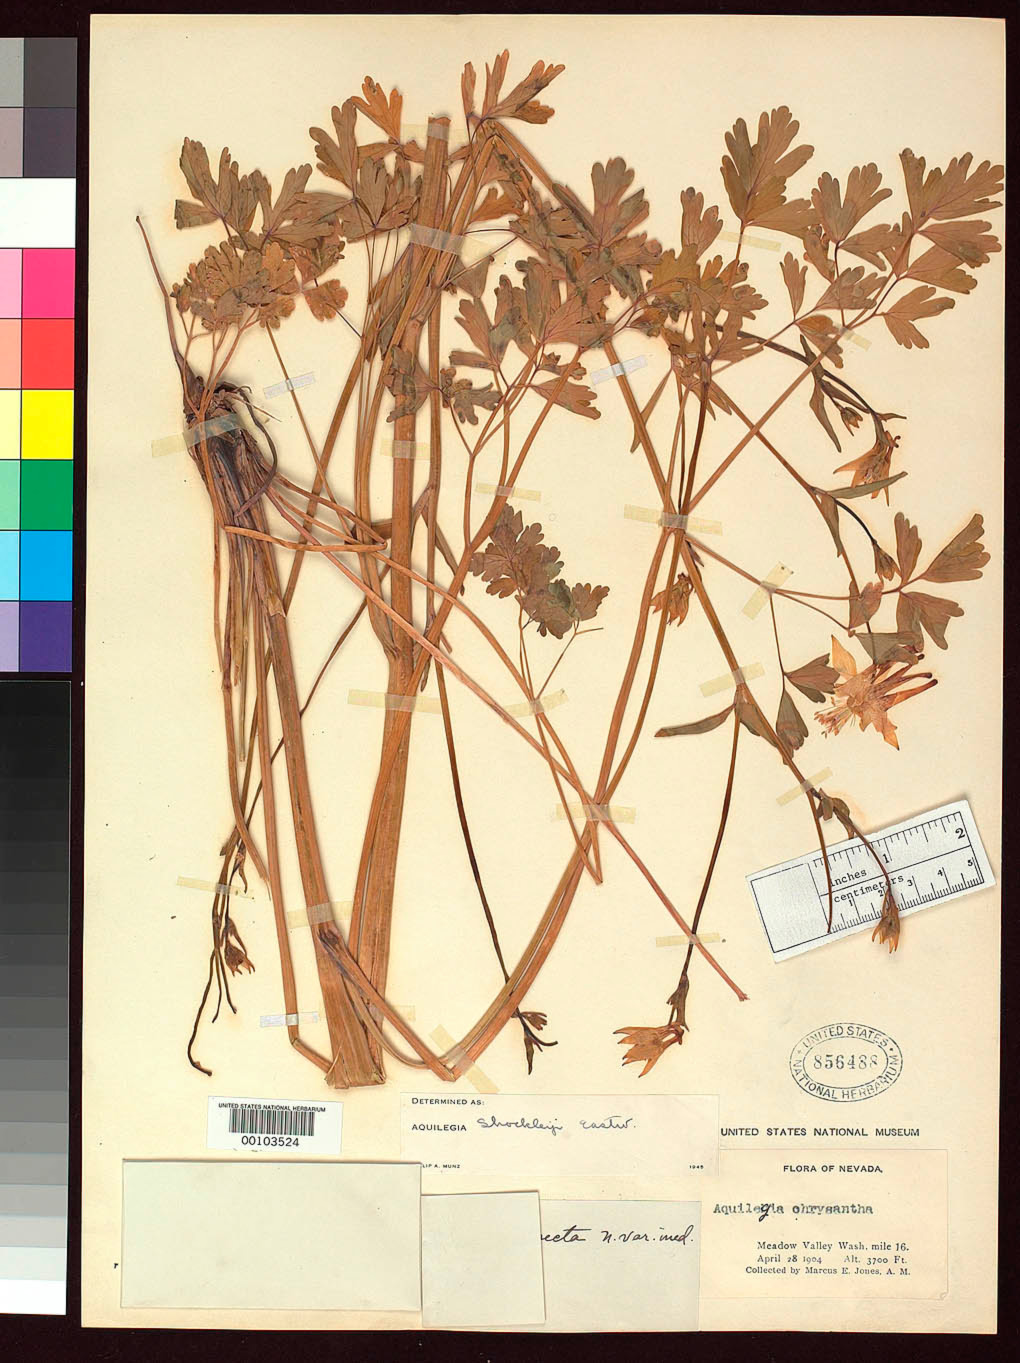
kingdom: Plantae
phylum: Tracheophyta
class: Magnoliopsida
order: Ranunculales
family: Ranunculaceae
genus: Aquilegia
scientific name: Aquilegia formosa subsp. dissecta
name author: Payson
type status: Isotype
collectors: M. E. Jones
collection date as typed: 28 Apr 1904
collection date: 1904-04-28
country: United States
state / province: Nevada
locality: Meadow Valley Wash., mi 16.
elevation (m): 1128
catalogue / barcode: US 856488